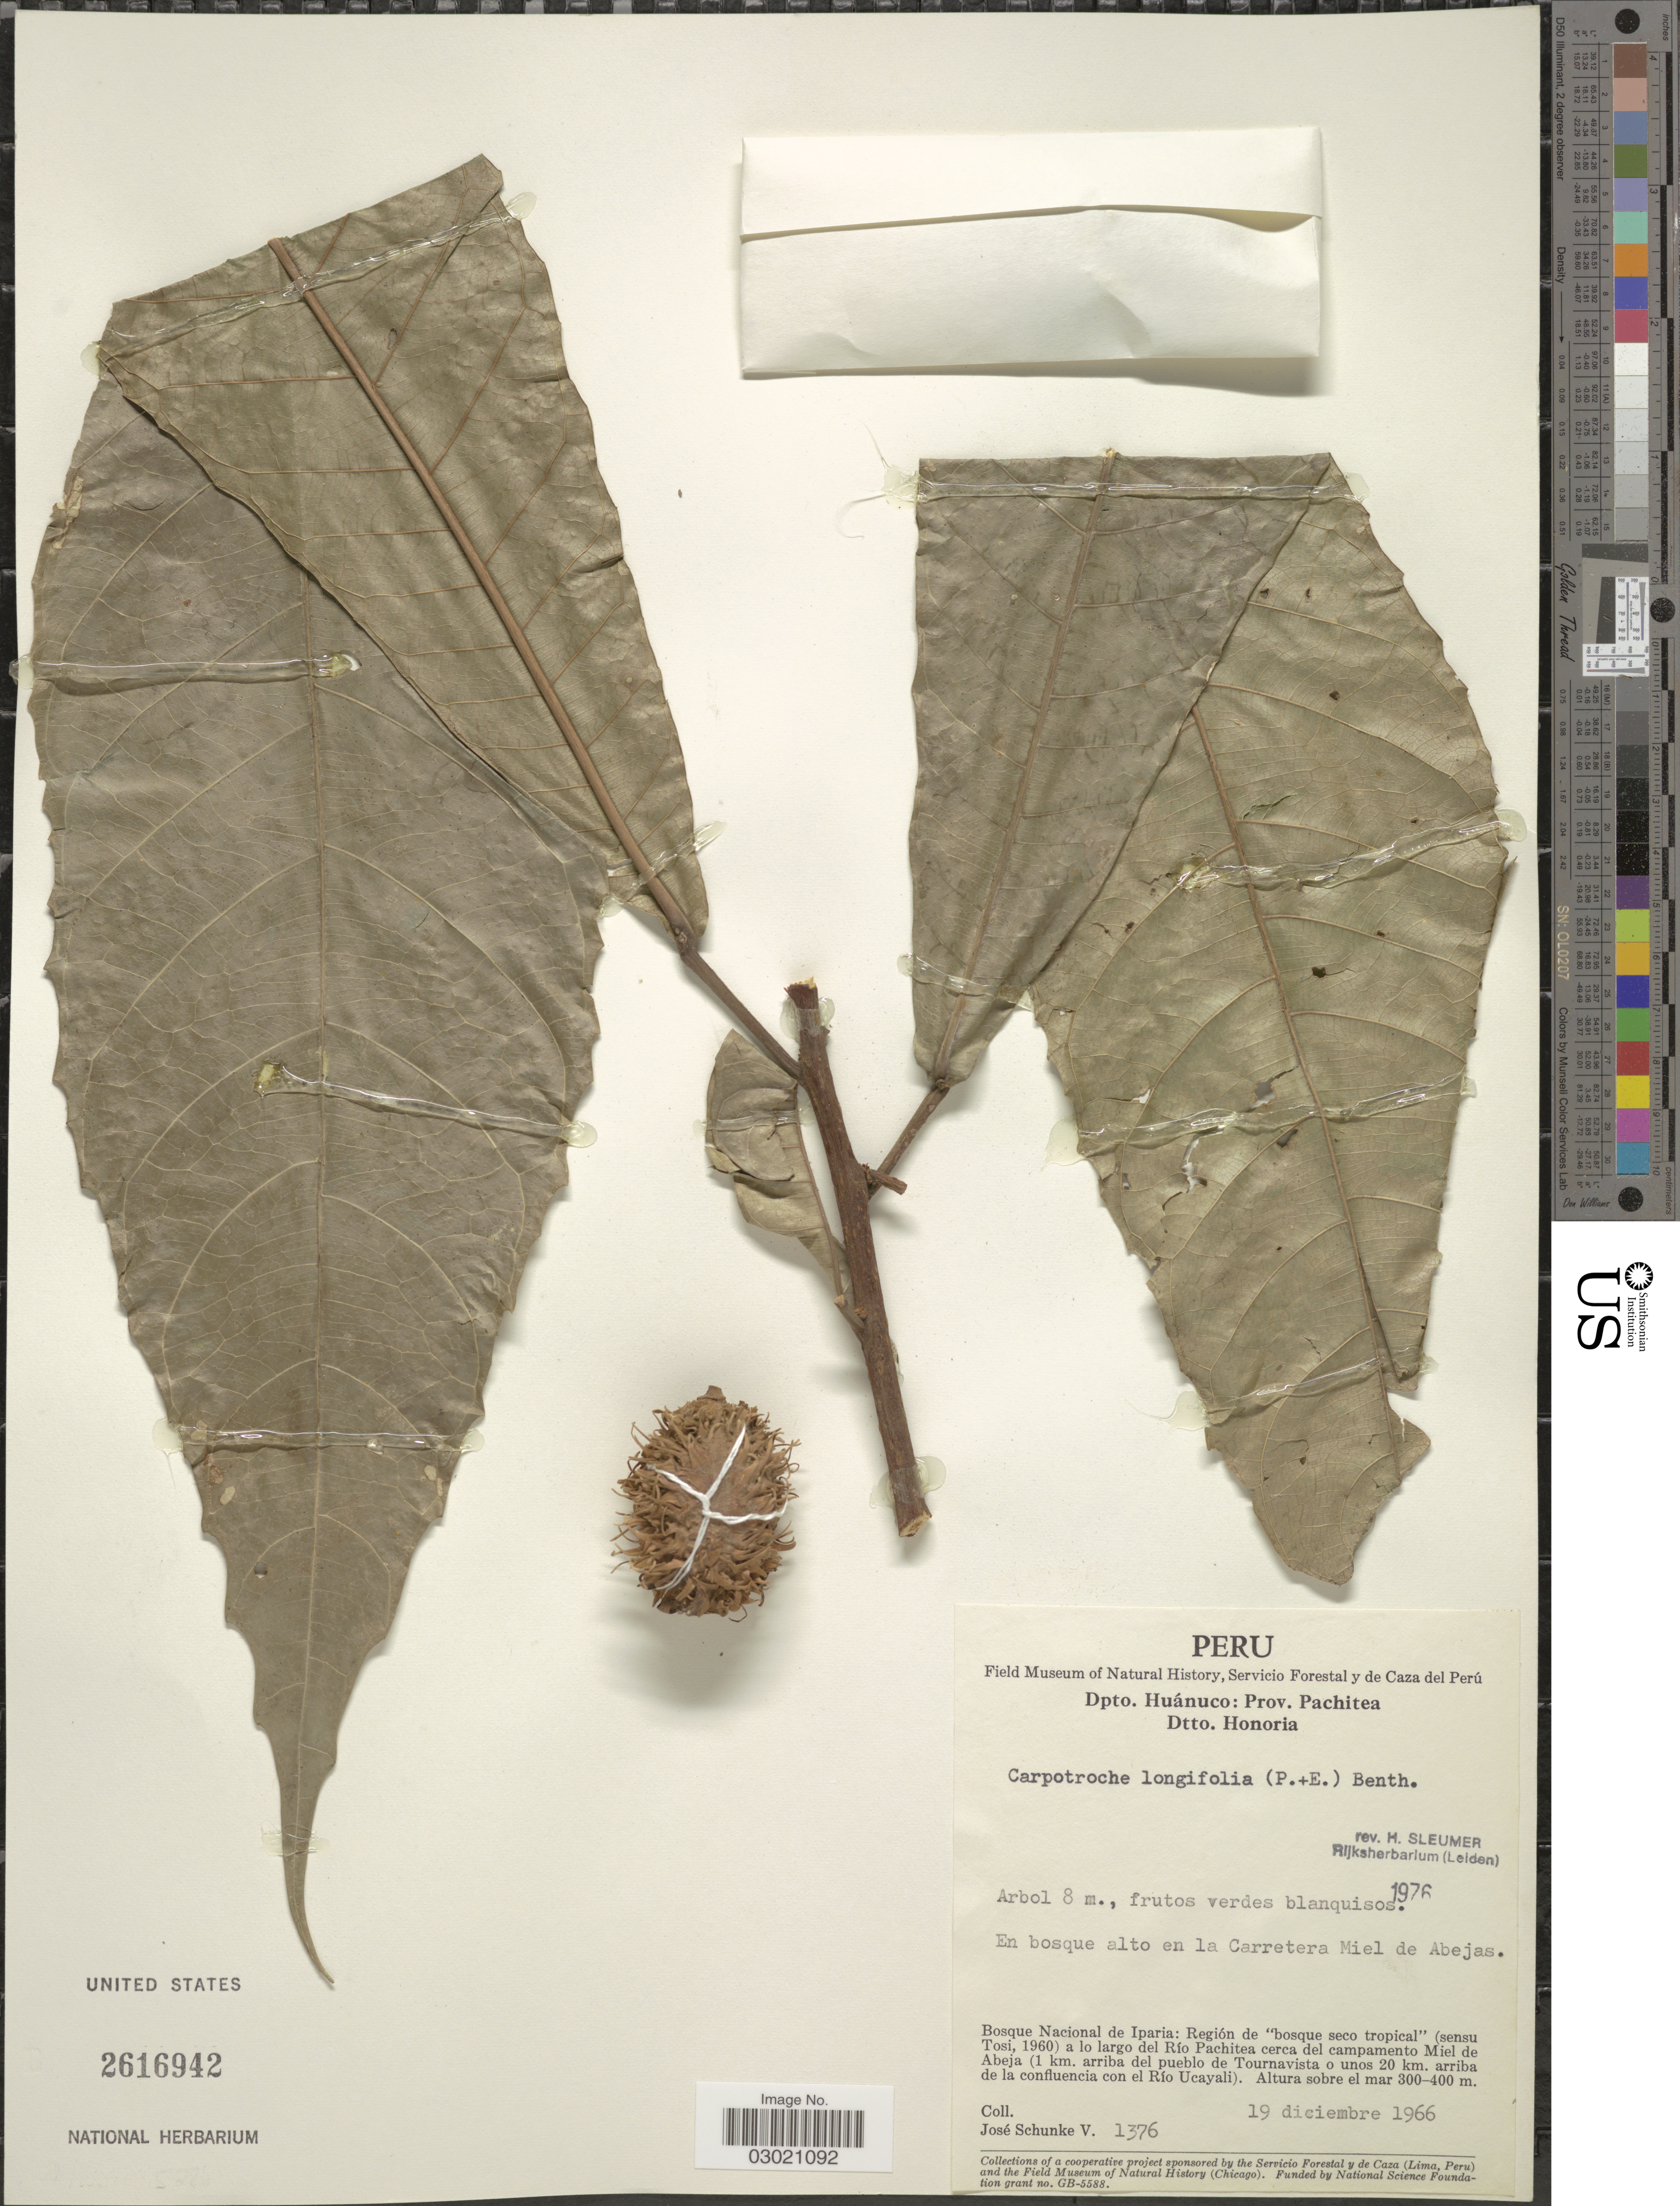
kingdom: Plantae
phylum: Tracheophyta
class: Magnoliopsida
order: Malpighiales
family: Achariaceae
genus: Carpotroche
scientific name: Carpotroche longifolia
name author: (Poepp.) Benth.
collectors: J. Schunke Vigo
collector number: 1376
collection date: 1966-12-19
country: Peru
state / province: Huánuco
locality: Dpto. Huánuco: Prov. Pachitea, Dtto. Honoria, En bosque alto en la Carretera Miel de Abejas, Bosque Nacional de Iparia: Región de "bosque seco tropical" (sensu Tosi, 1960) a lo largo del Río Pachitea cerca del campamento Miel de Abeja (1 km. arriba del pueblo de Tournavista o unos 20 km. arriba de la confluencia con el Río Ucayali).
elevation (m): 300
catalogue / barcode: US 2616942